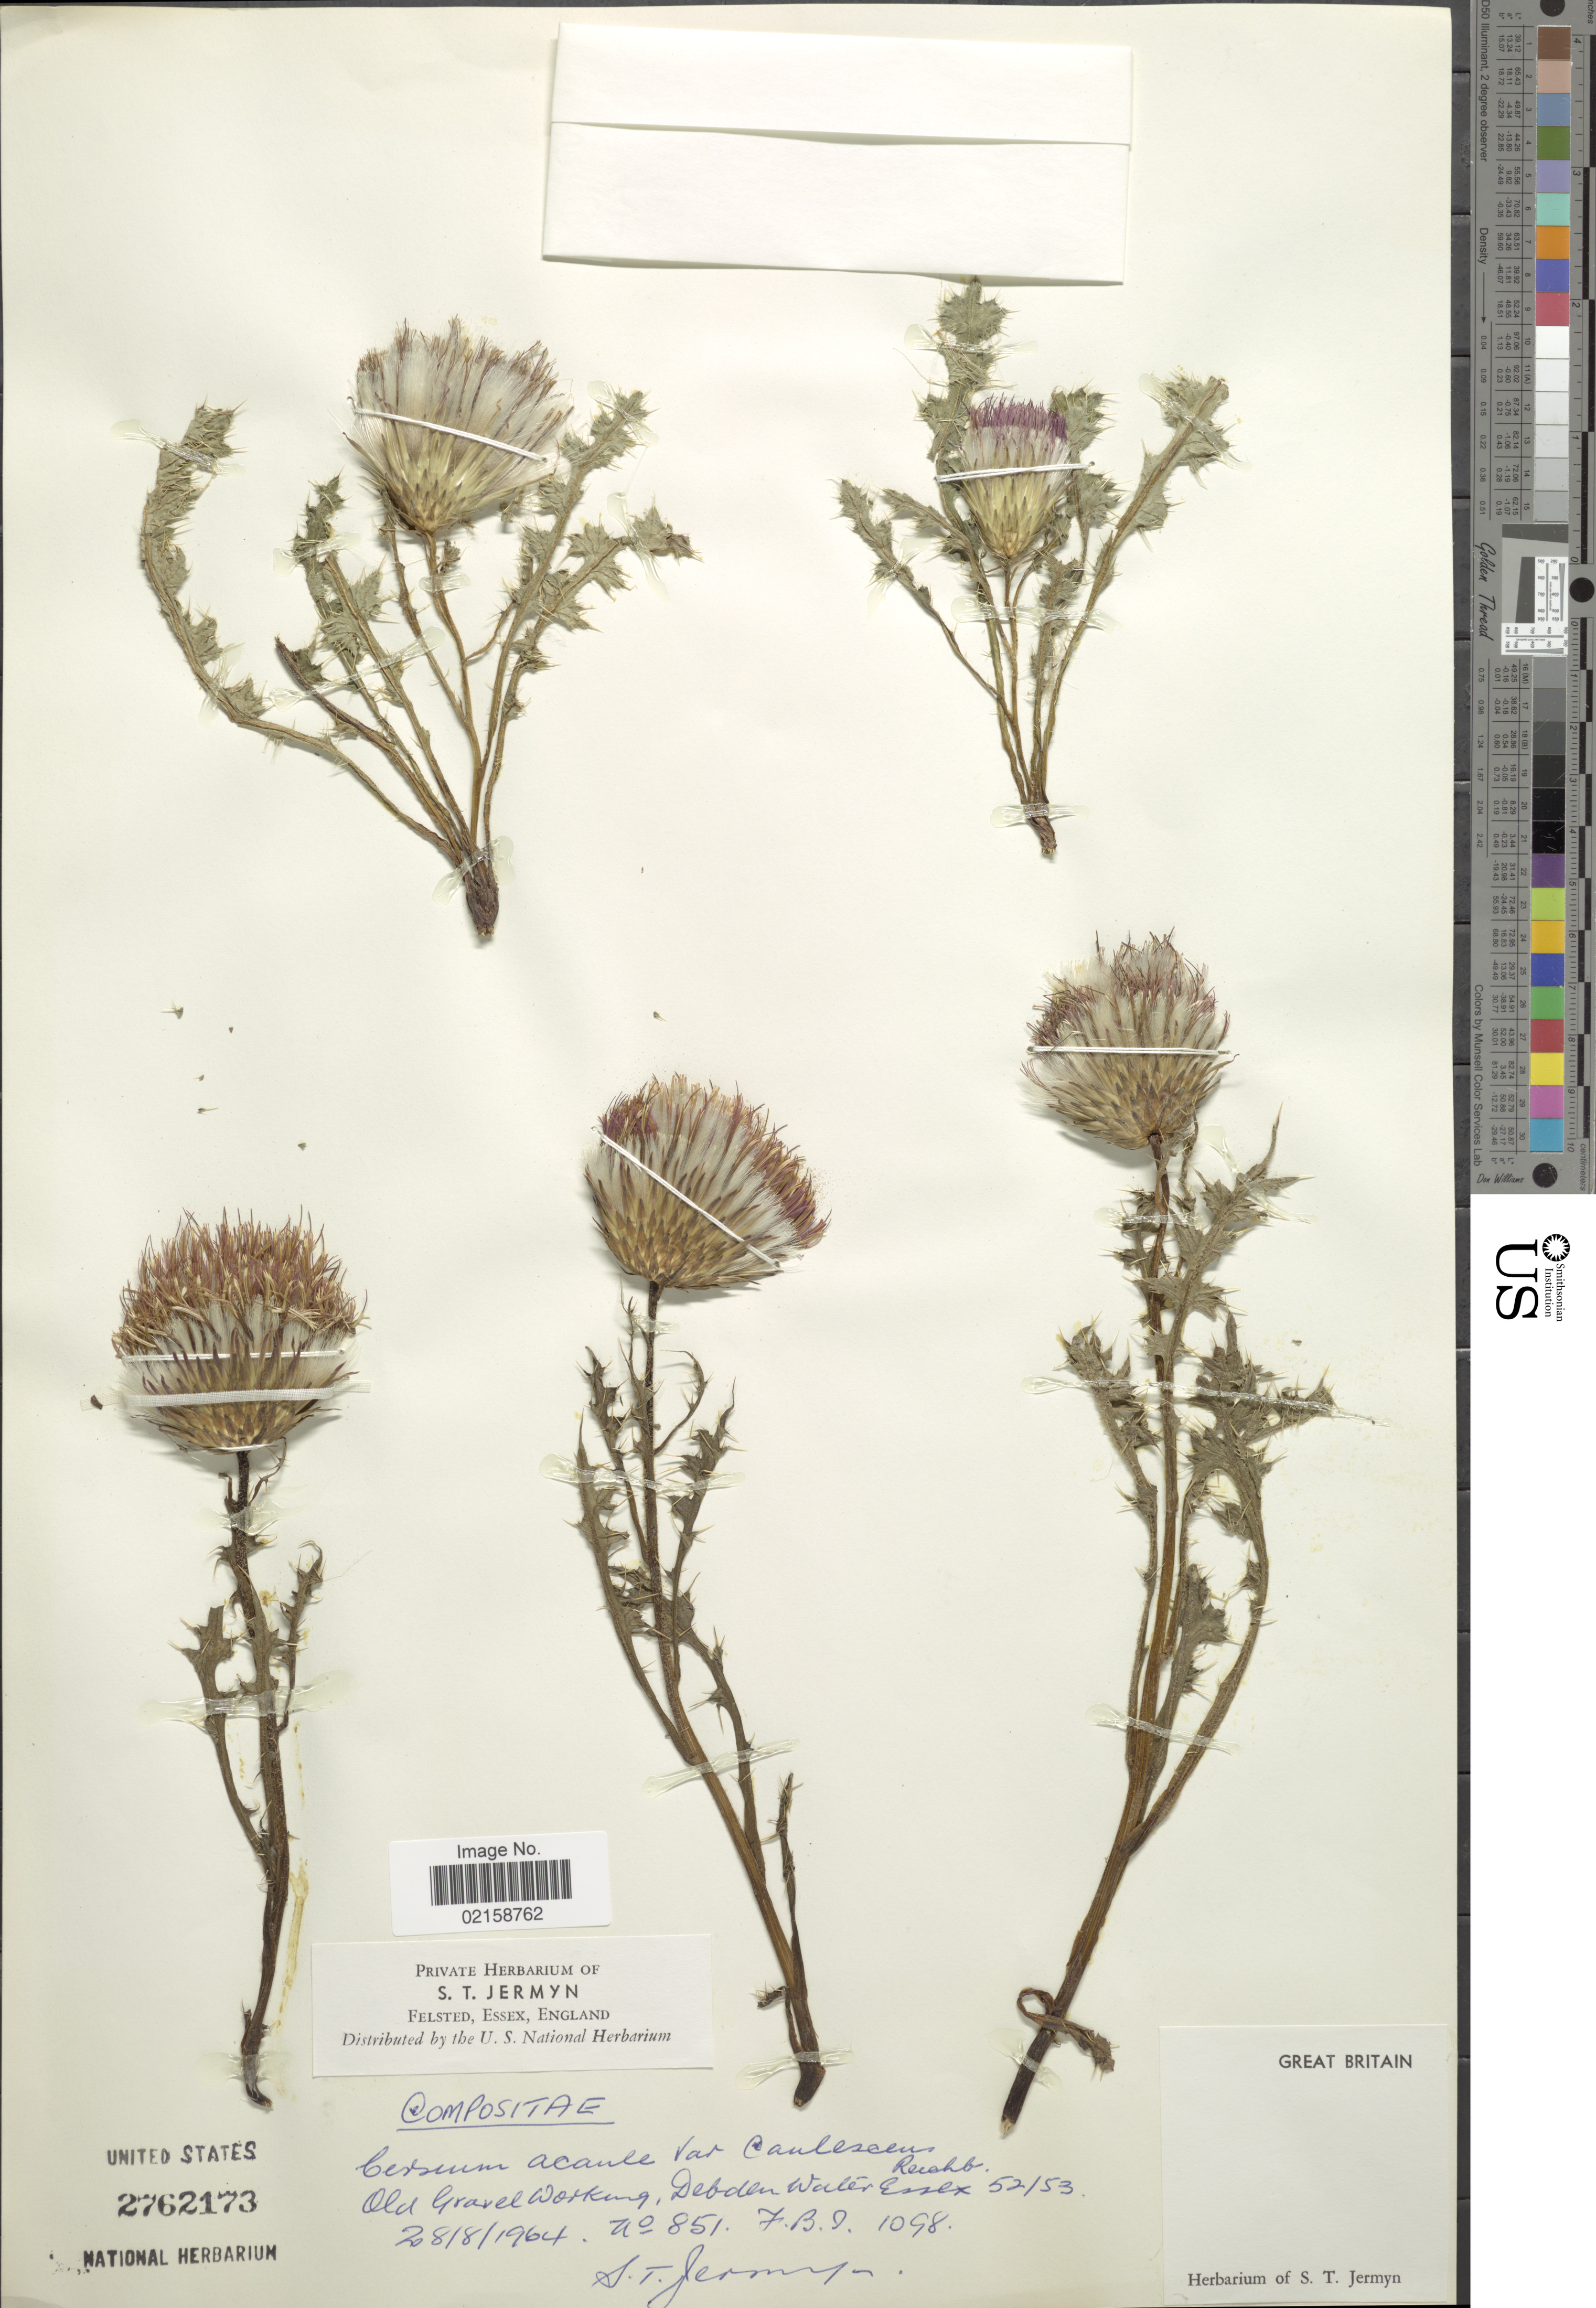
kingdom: Plantae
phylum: Tracheophyta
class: Magnoliopsida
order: Asterales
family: Asteraceae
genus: Cirsium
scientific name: Cirsium acaule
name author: (L.) Scop.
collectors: S. Jermyn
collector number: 851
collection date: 1964-08-28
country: United Kingdom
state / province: England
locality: Old Gravel Working, Debden Water Essex 52/53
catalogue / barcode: US 2762173